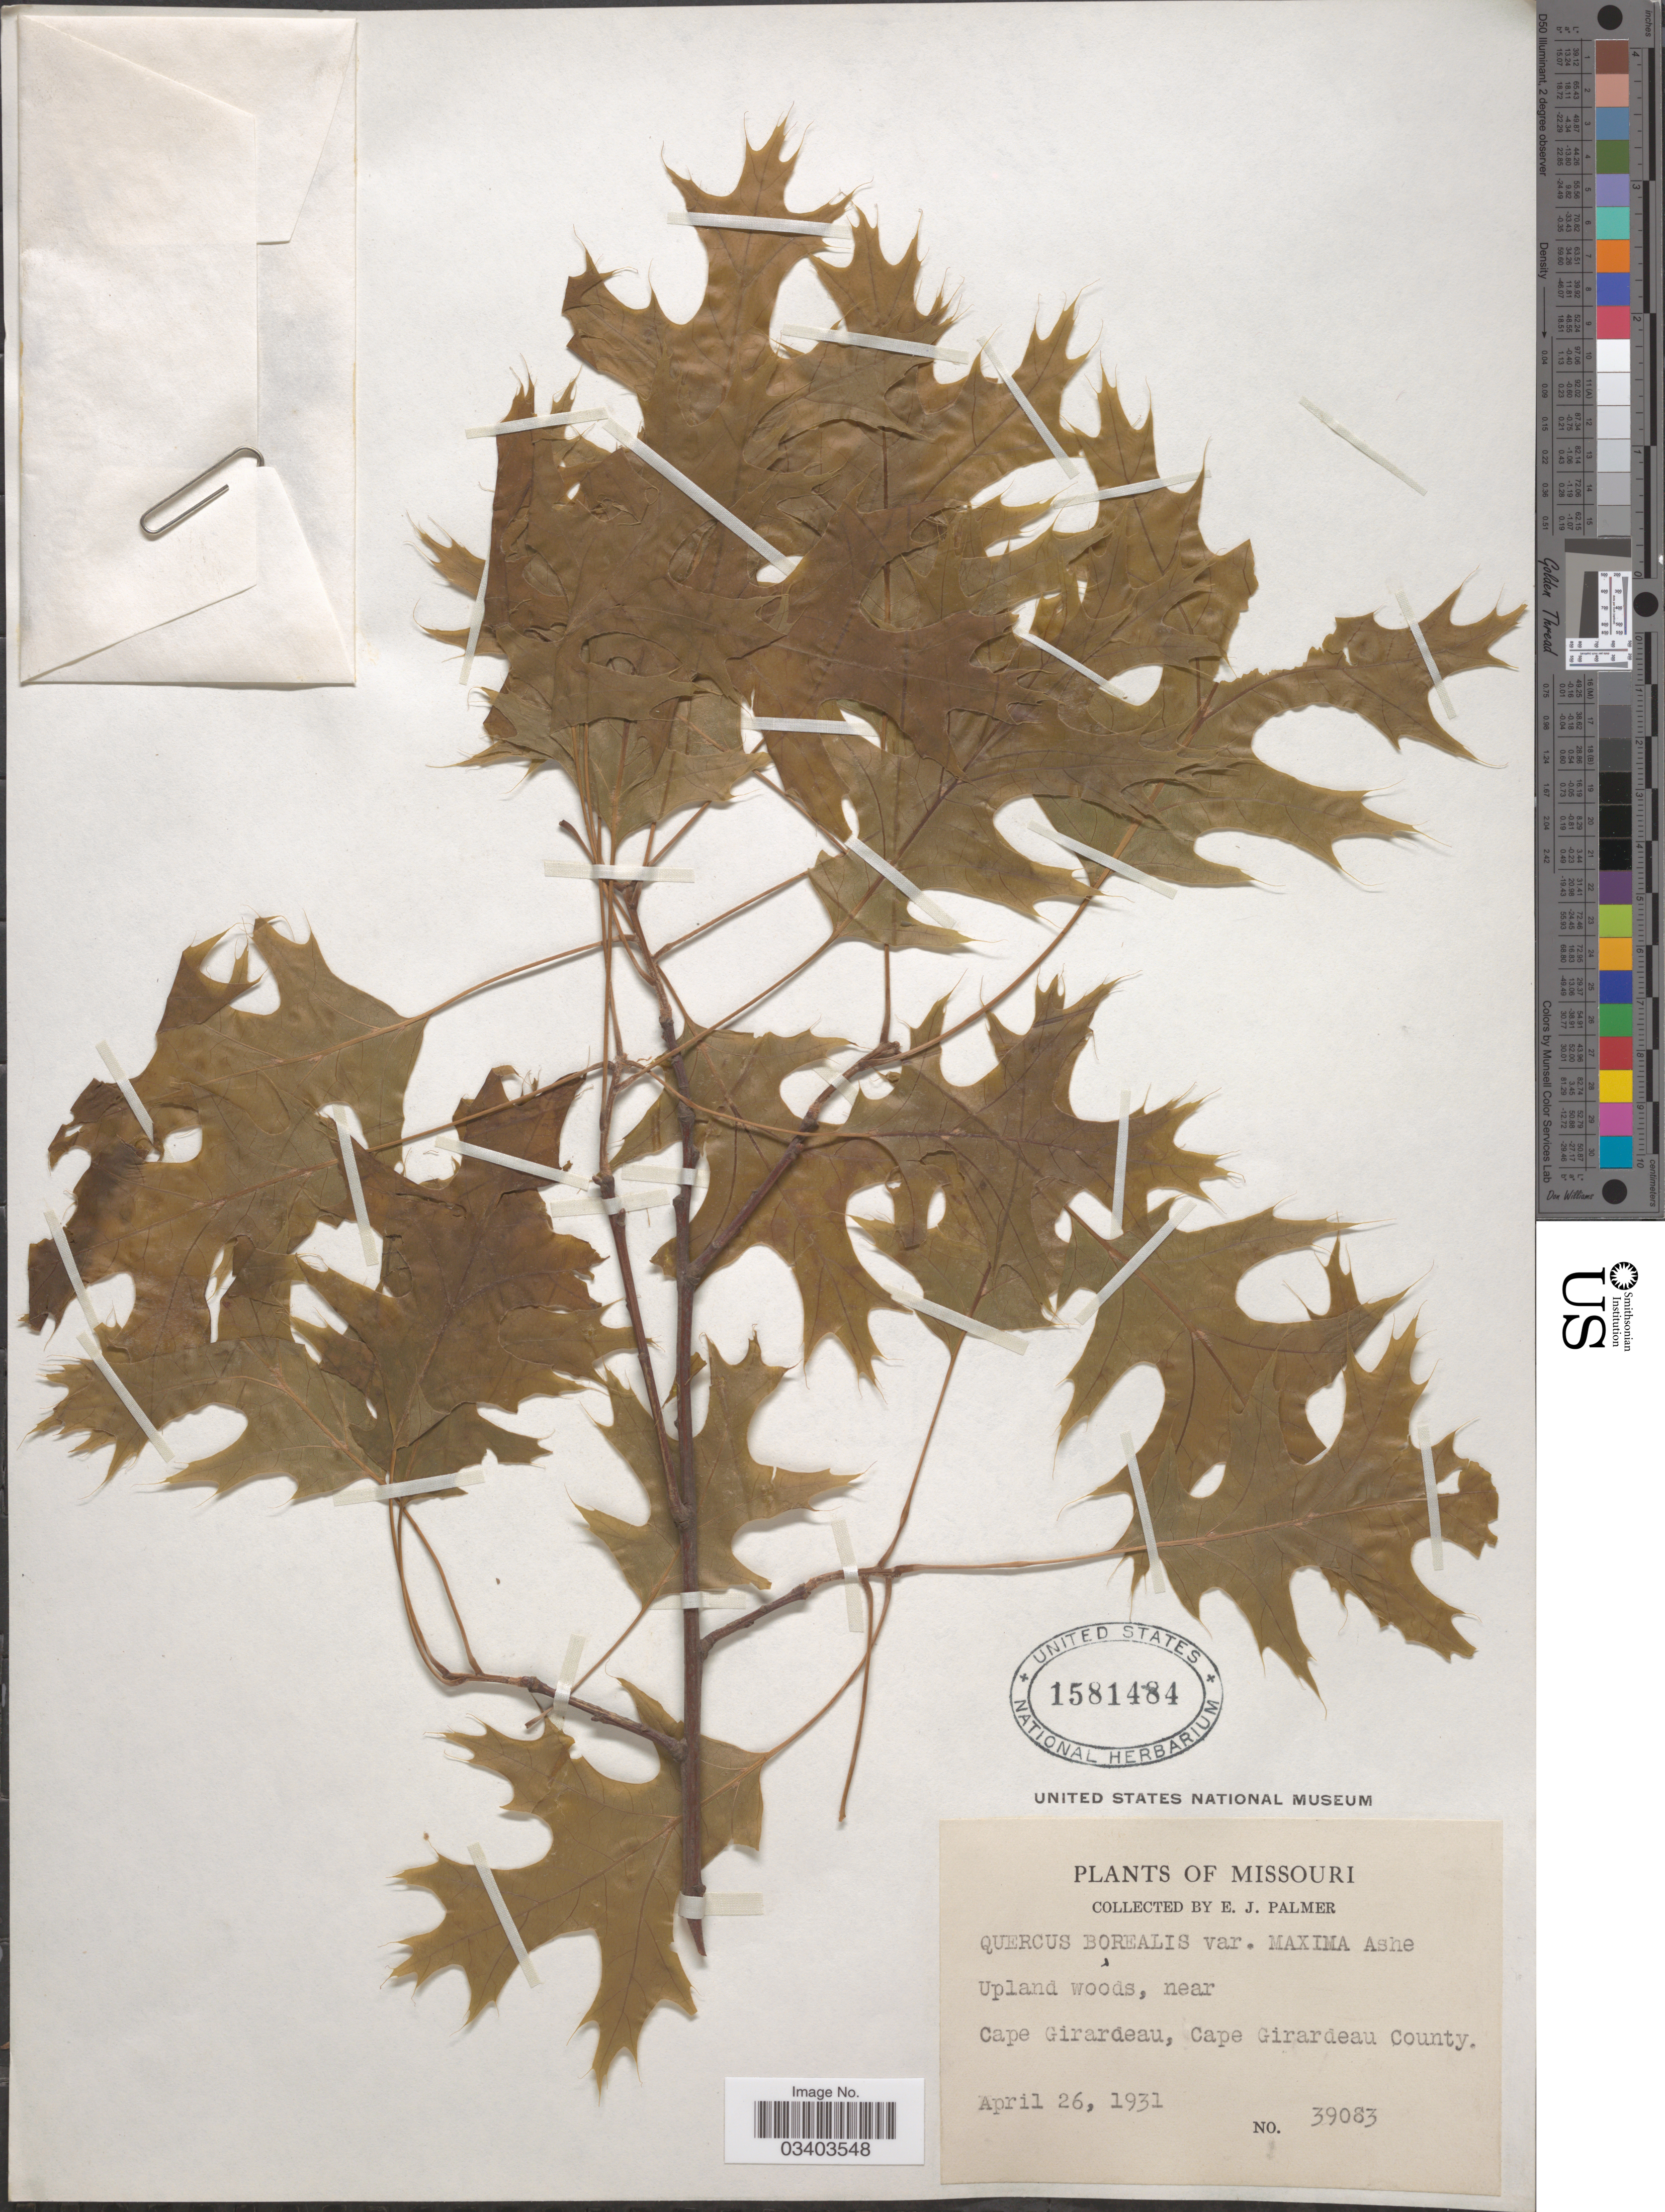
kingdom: Plantae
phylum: Tracheophyta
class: Magnoliopsida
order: Fagales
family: Fagaceae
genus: Quercus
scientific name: Quercus borealis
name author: F. Michx.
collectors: E. J. Palmer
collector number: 39083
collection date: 1931-04-26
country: United States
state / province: Missouri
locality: Upland woods, near Cape Girardeau, Cape Girardeau County.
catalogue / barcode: US 1581484